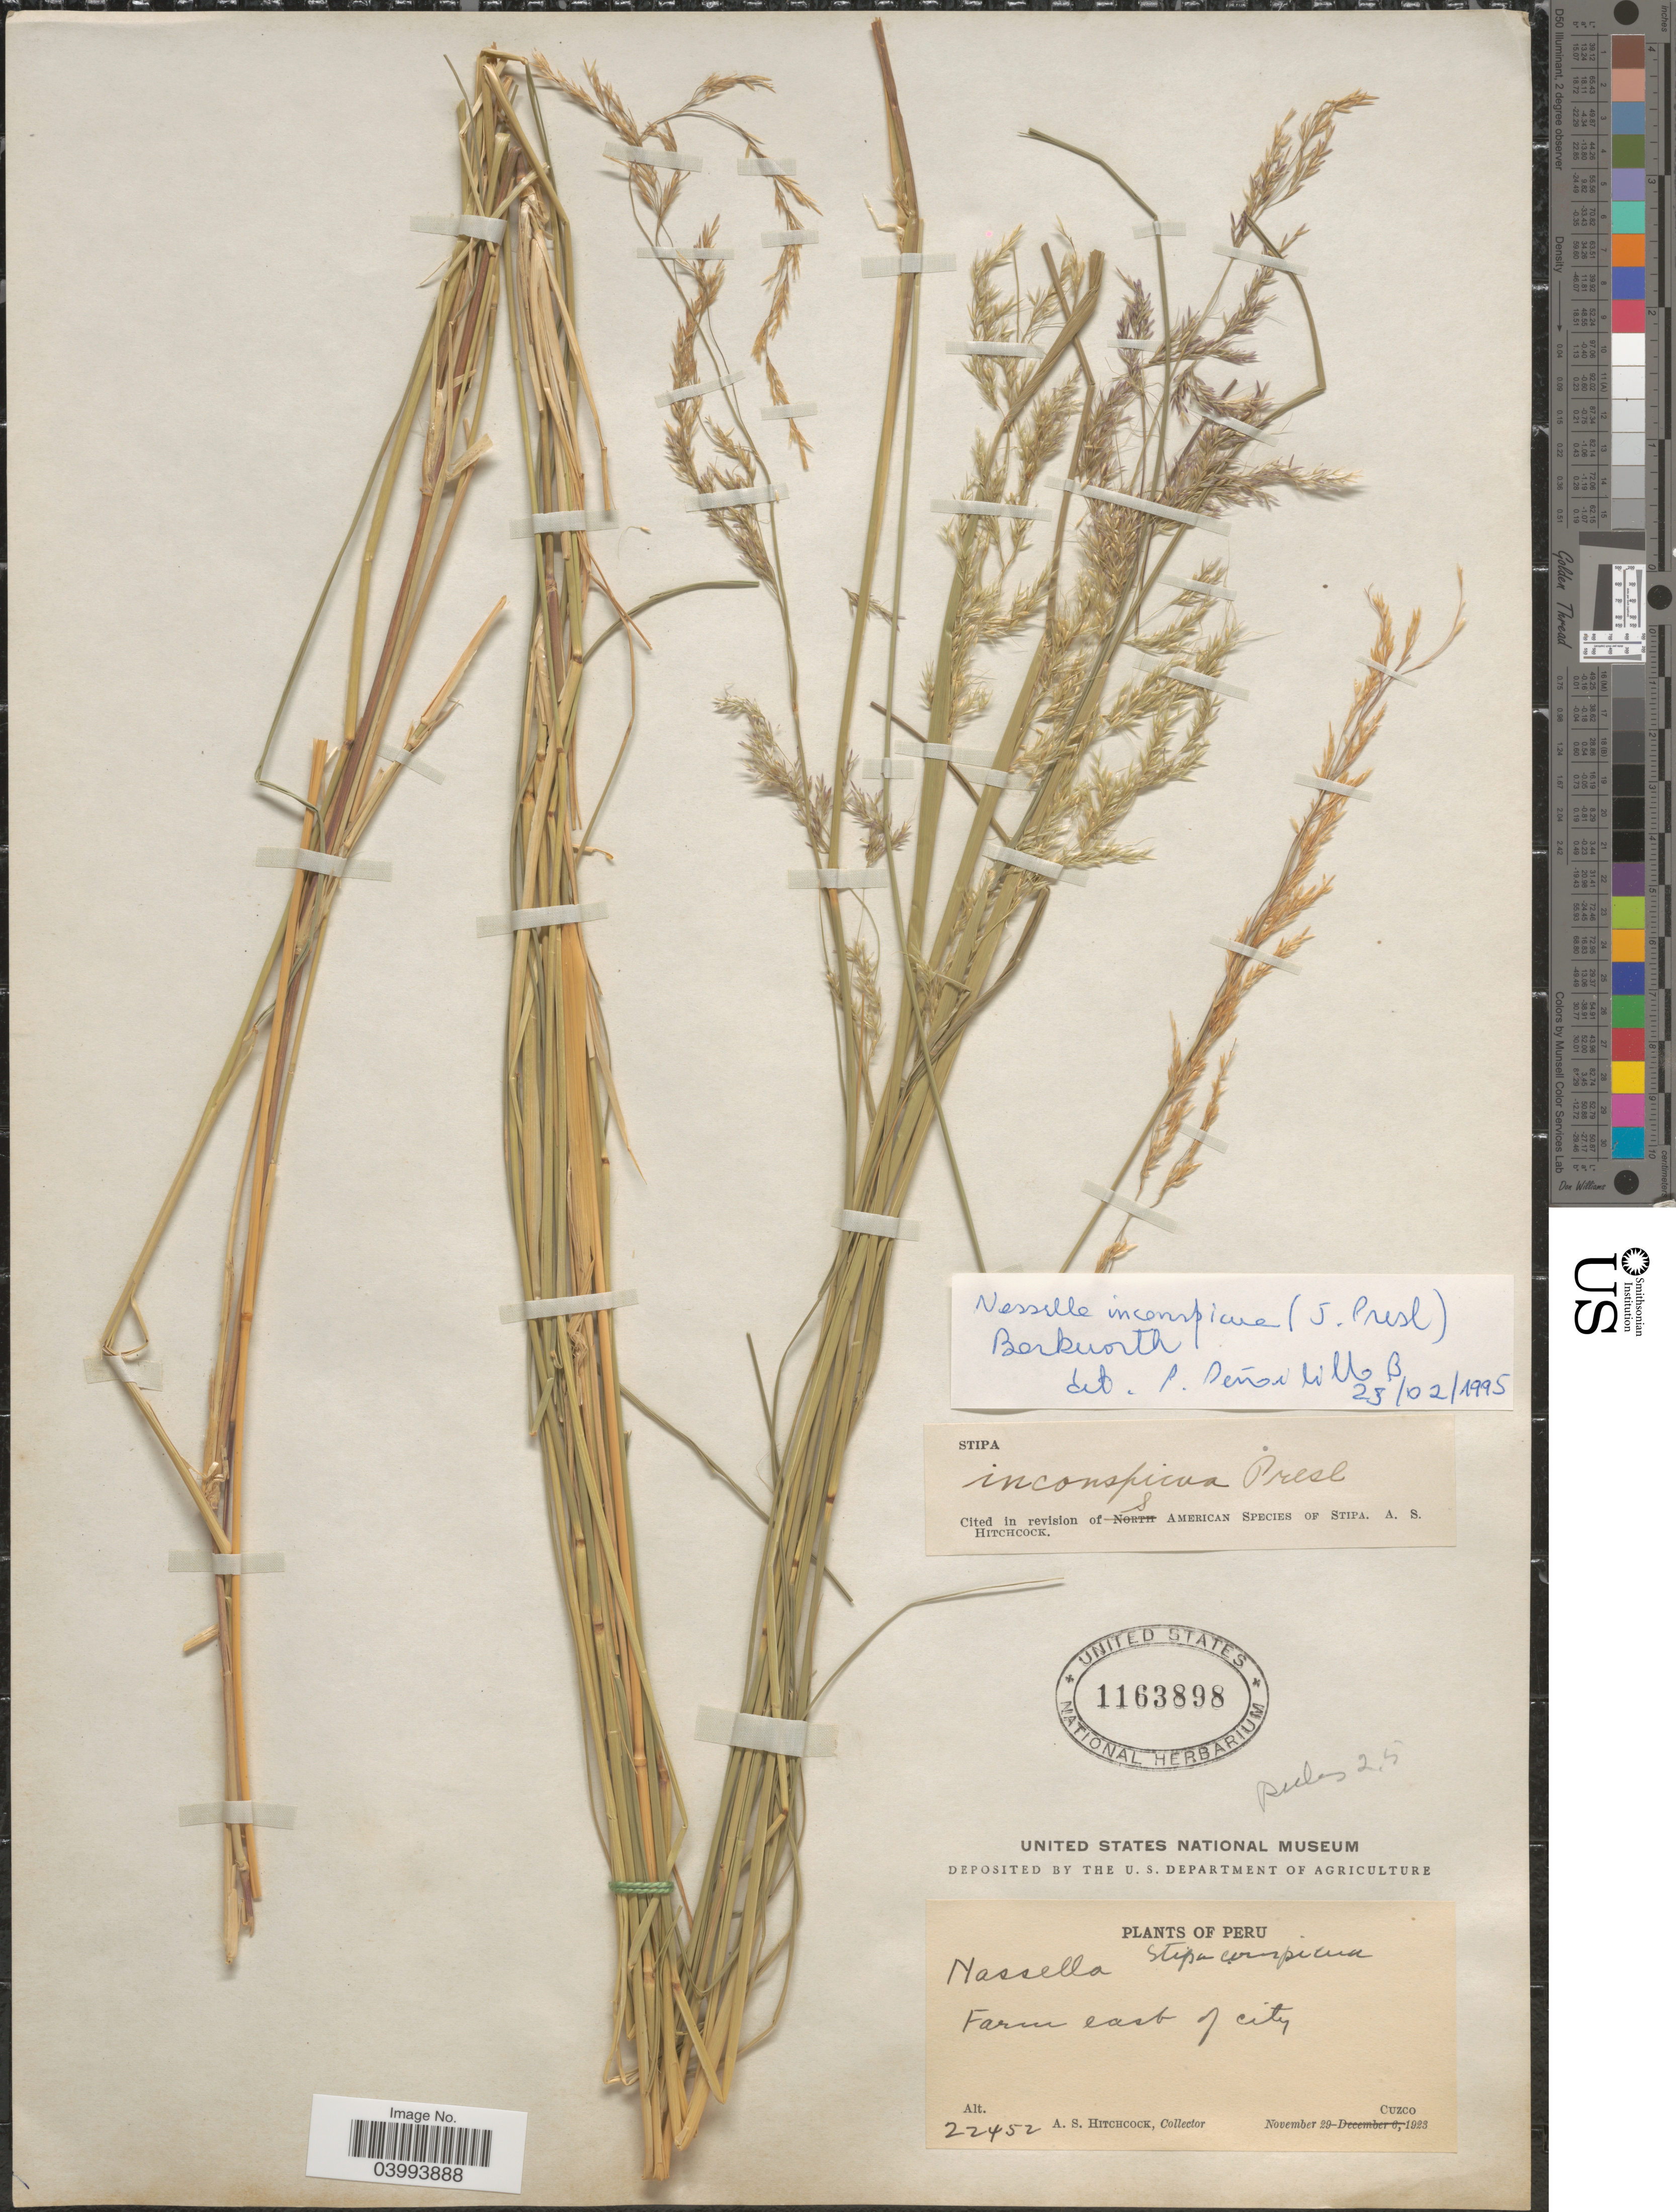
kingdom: Plantae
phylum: Tracheophyta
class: Liliopsida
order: Poales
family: Poaceae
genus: Nassella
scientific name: Nassella inconspicua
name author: (J. Presl) Barkworth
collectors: A. S. Hitchcock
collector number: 22452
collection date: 1923-11-29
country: Peru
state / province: Cusco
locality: Farm east of city. Cuzco.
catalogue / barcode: US 1163898